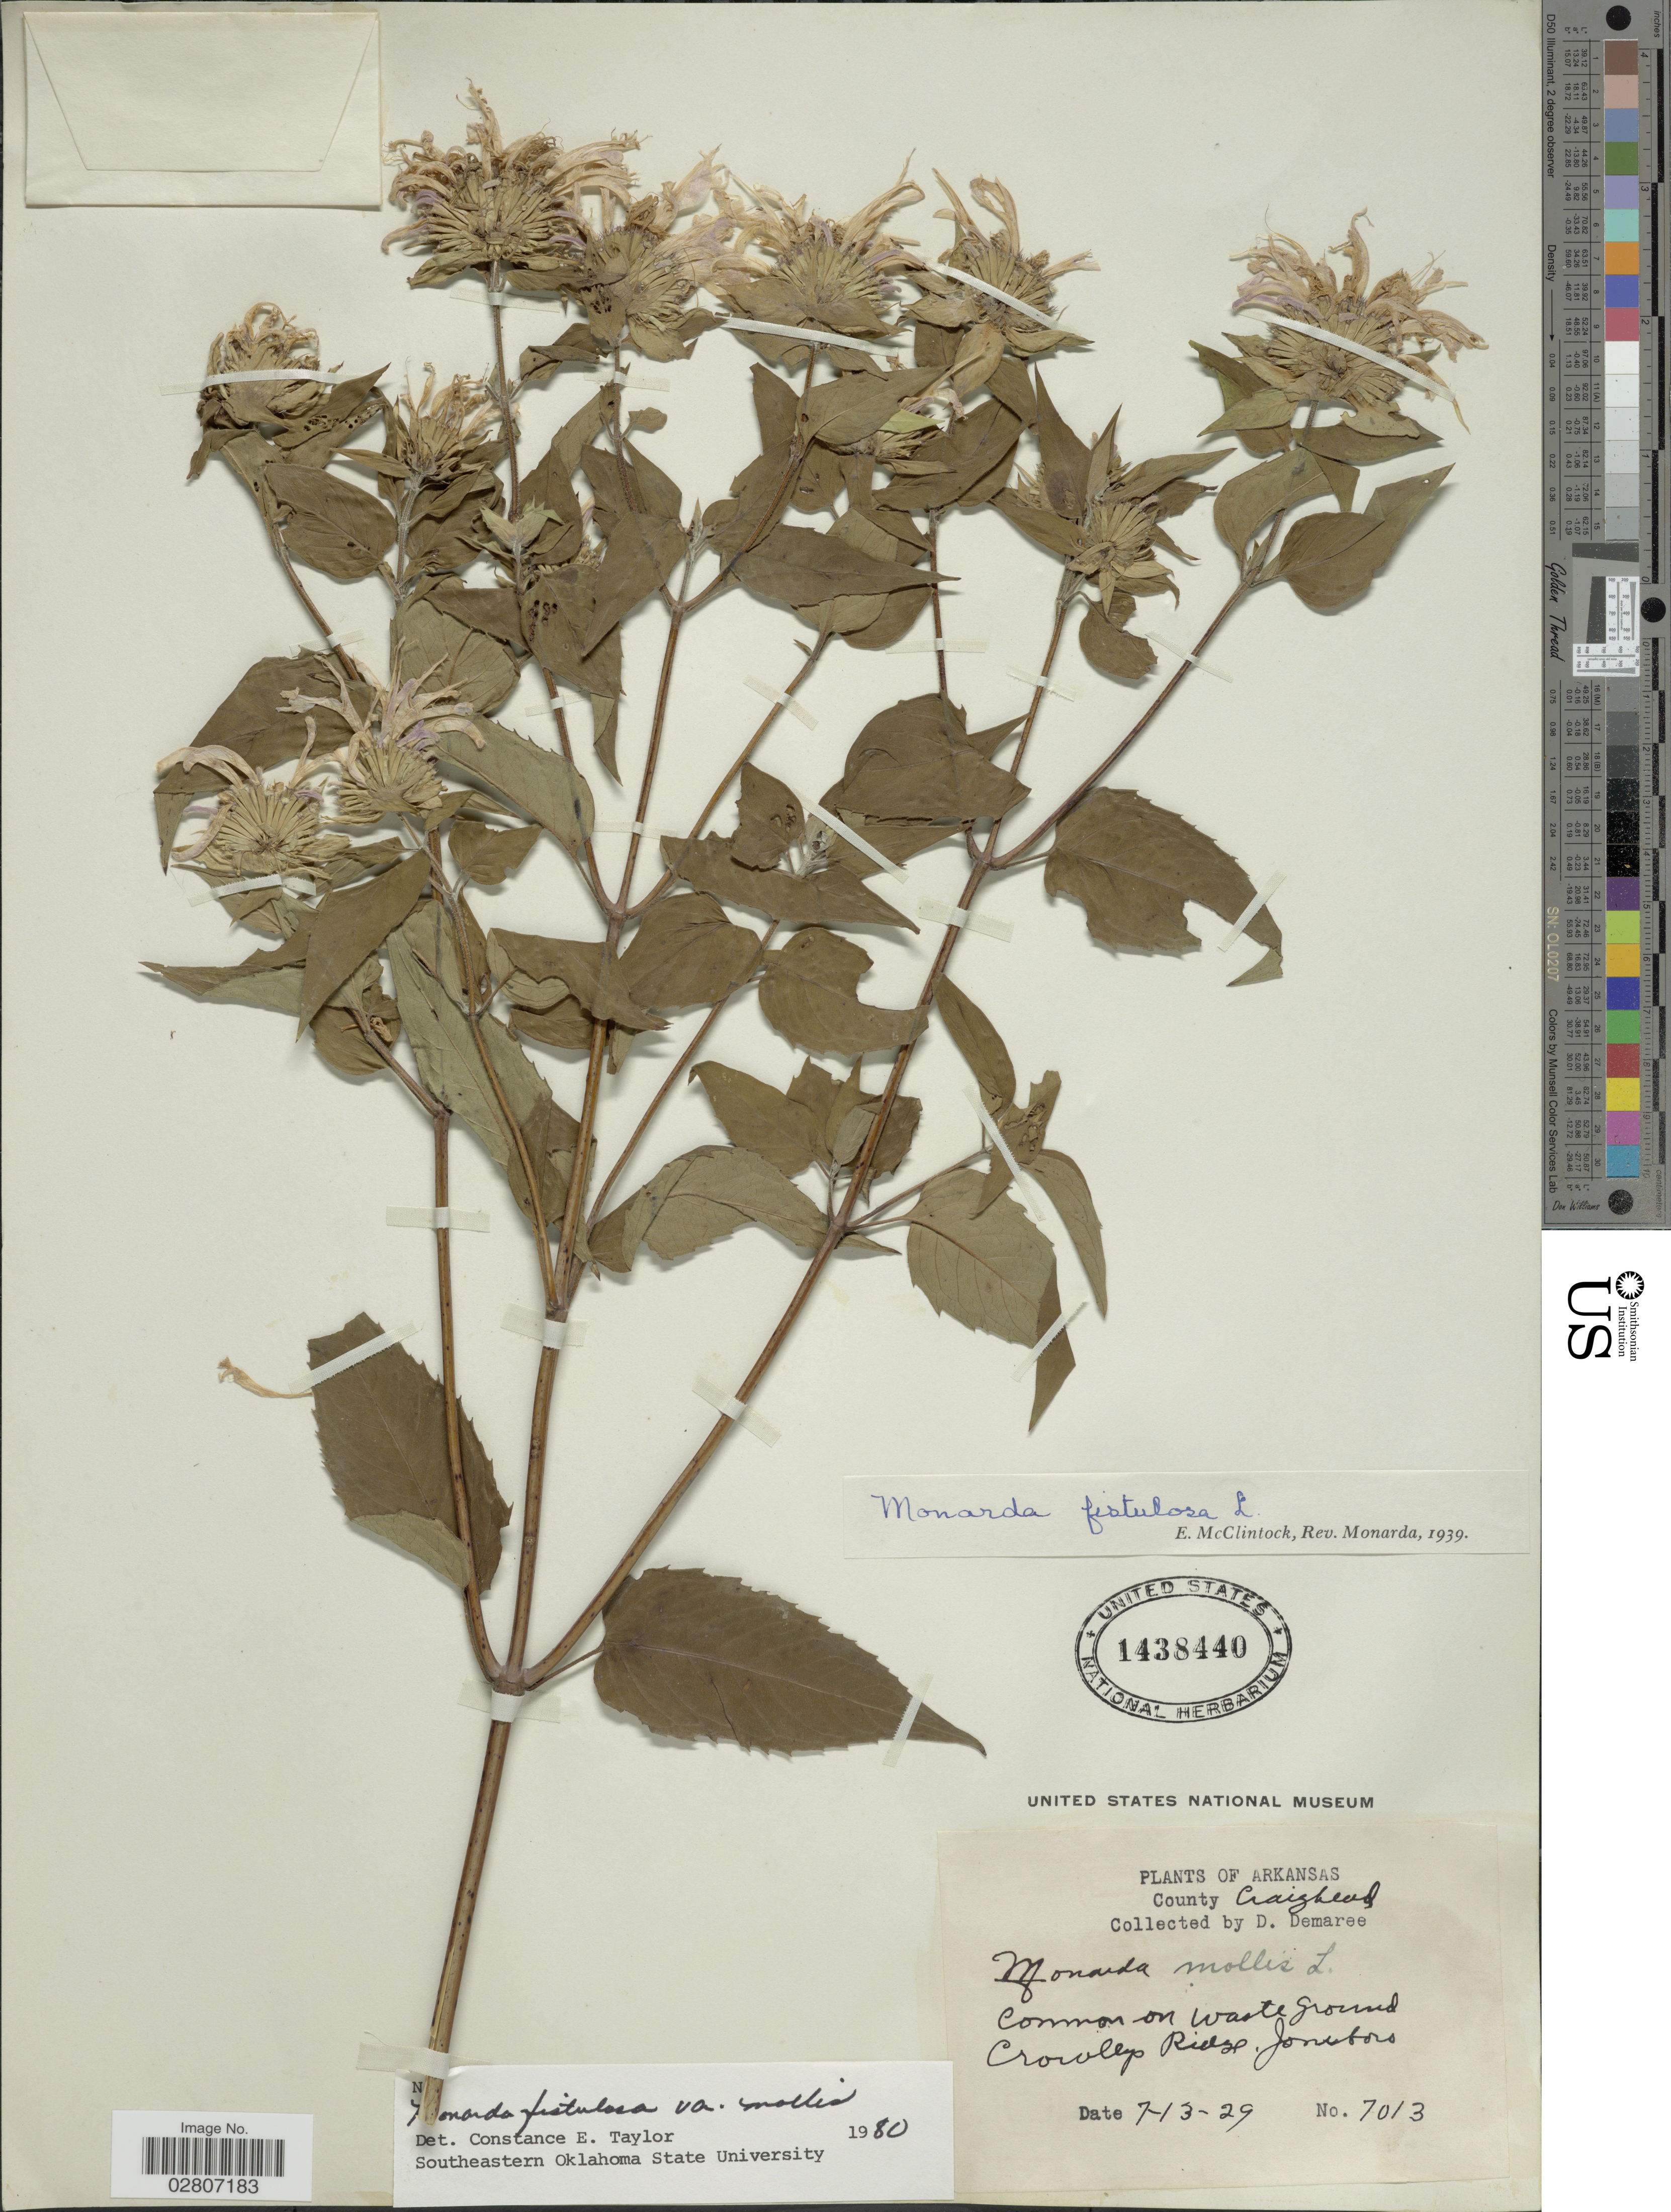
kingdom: Plantae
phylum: Tracheophyta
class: Magnoliopsida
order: Lamiales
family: Lamiaceae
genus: Monarda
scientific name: Monarda fistulosa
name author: L.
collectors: D. Demaree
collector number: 7013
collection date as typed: Transcribed d/m/y: 13/7/29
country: United States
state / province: Arkansas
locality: County Craighead. Crowleys Ridge, Jonesboro.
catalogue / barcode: US 1438440